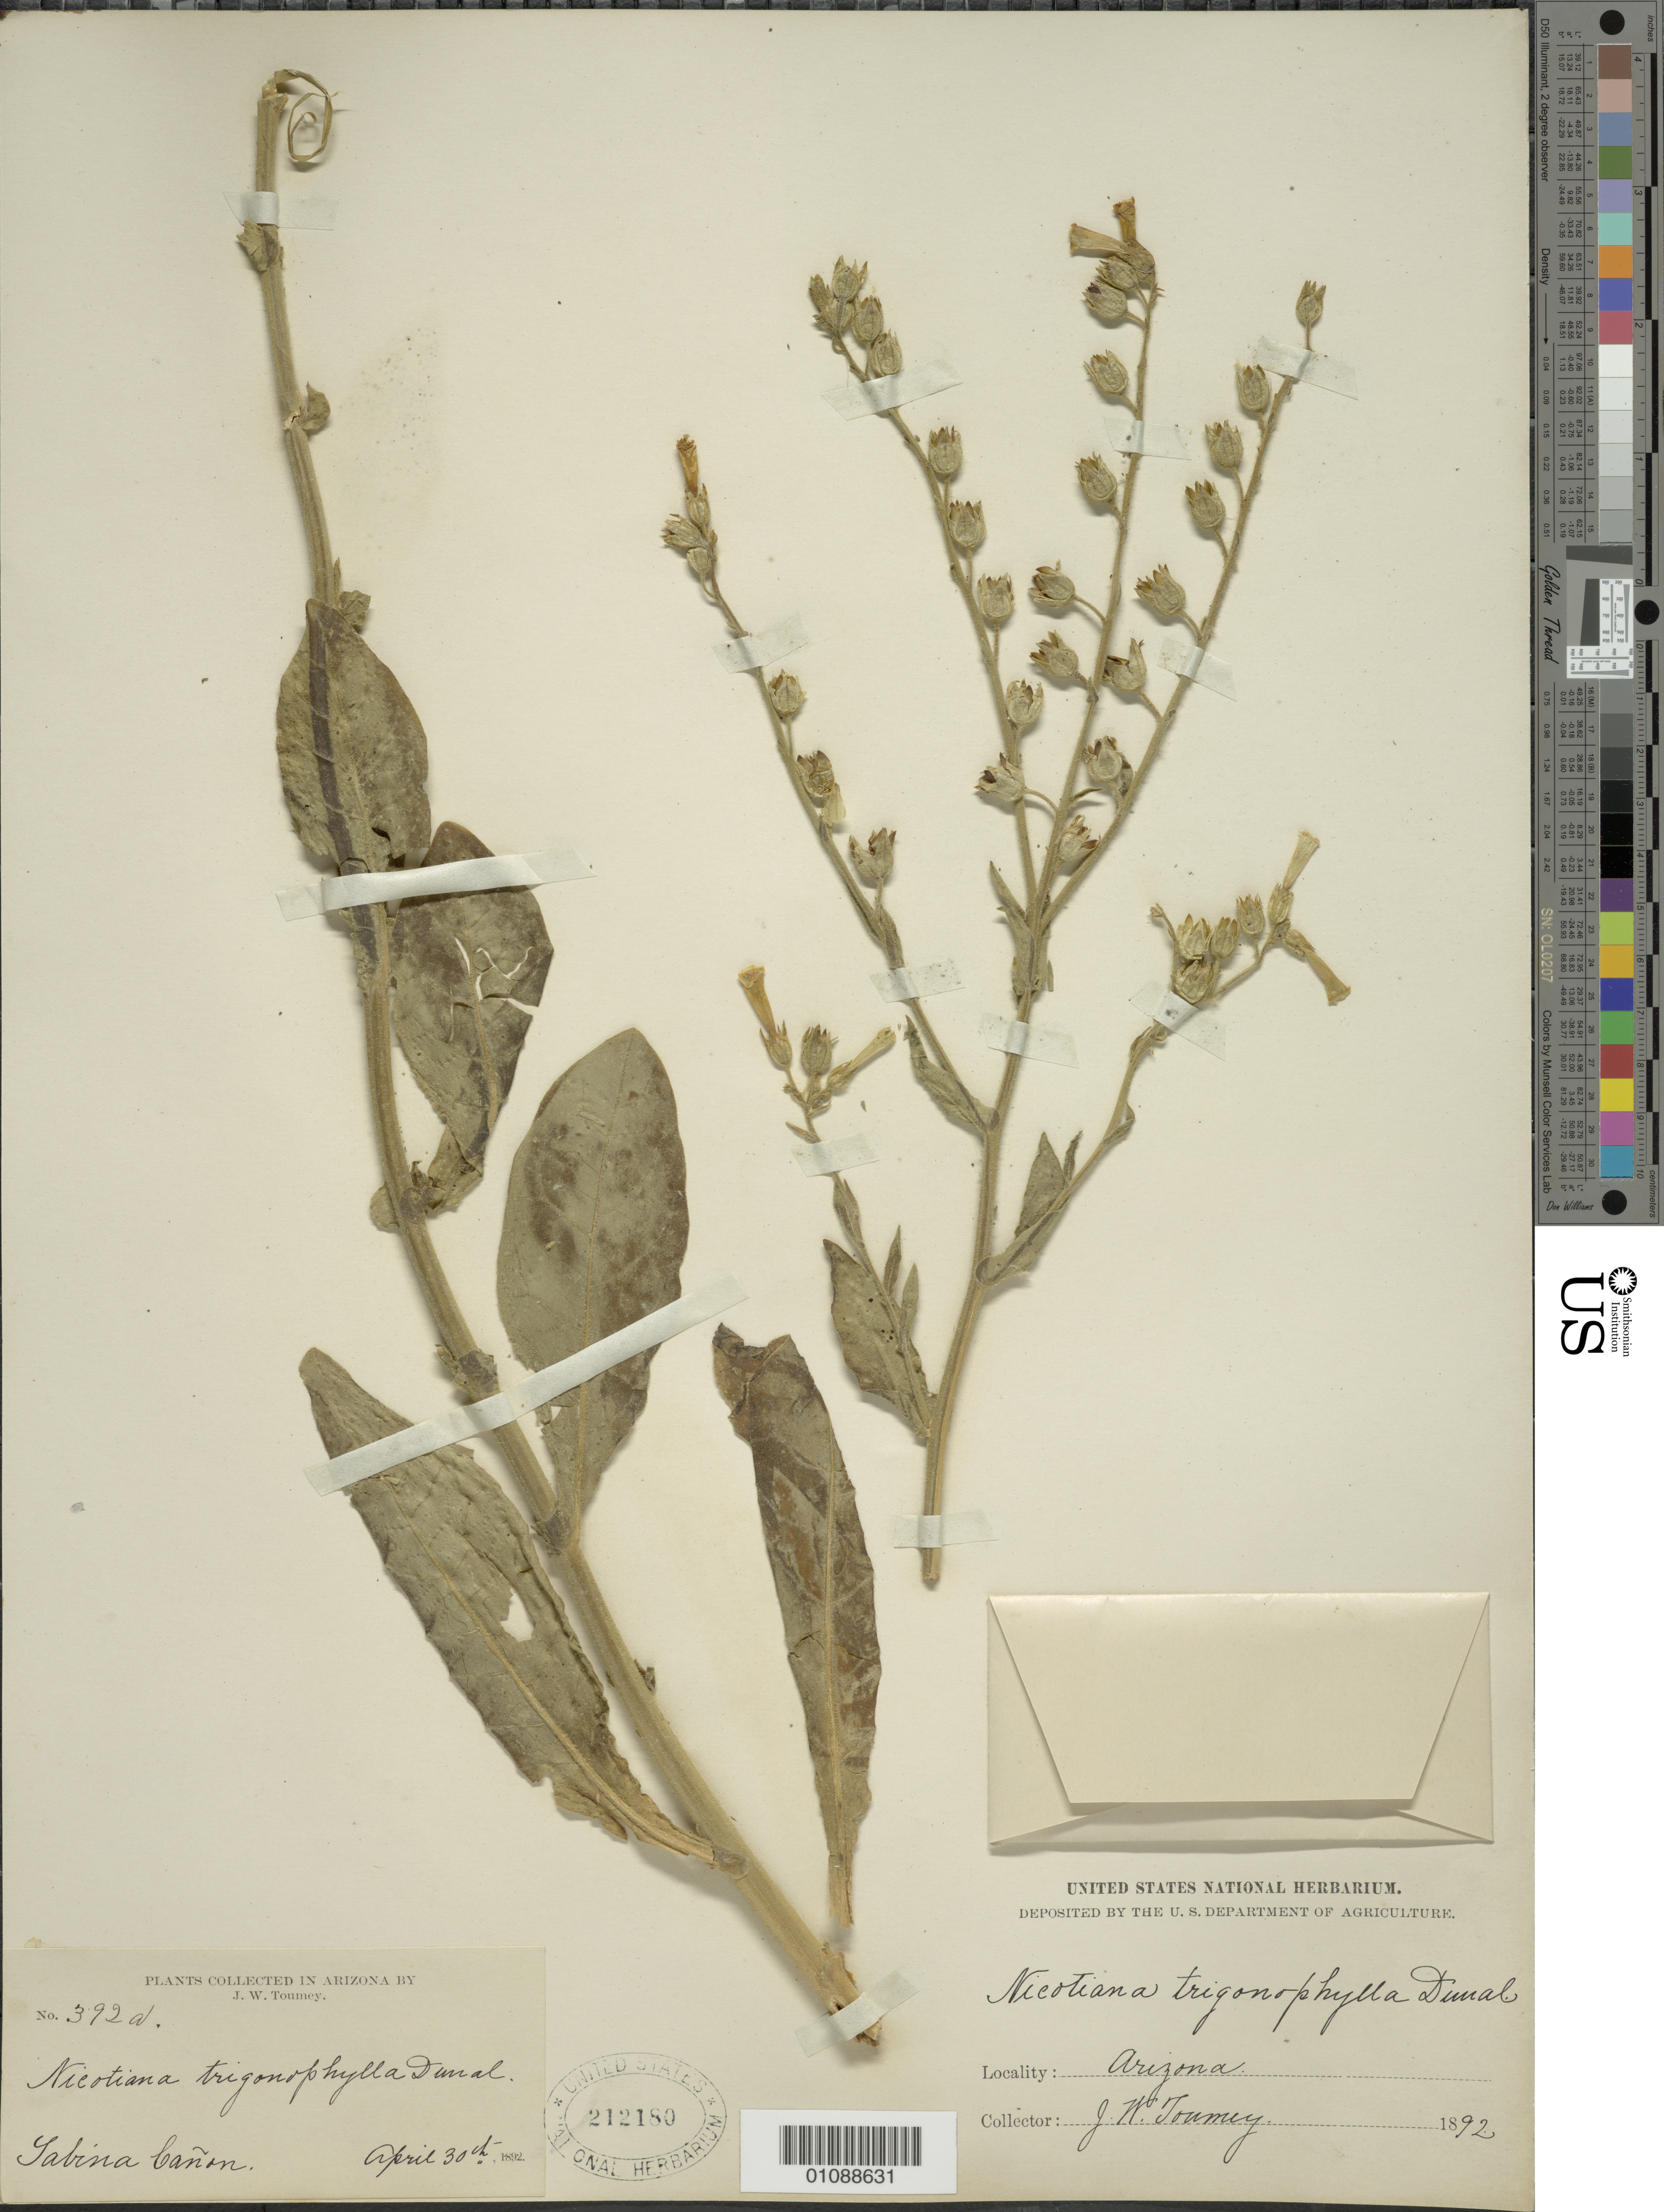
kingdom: Plantae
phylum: Tracheophyta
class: Magnoliopsida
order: Solanales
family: Solanaceae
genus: Nicotiana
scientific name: Nicotiana trigonophylla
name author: Dunal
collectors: J. W. Toumey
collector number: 392a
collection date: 1892-04-30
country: United States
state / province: Arizona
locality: Sabina Cañon.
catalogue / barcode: US 212180